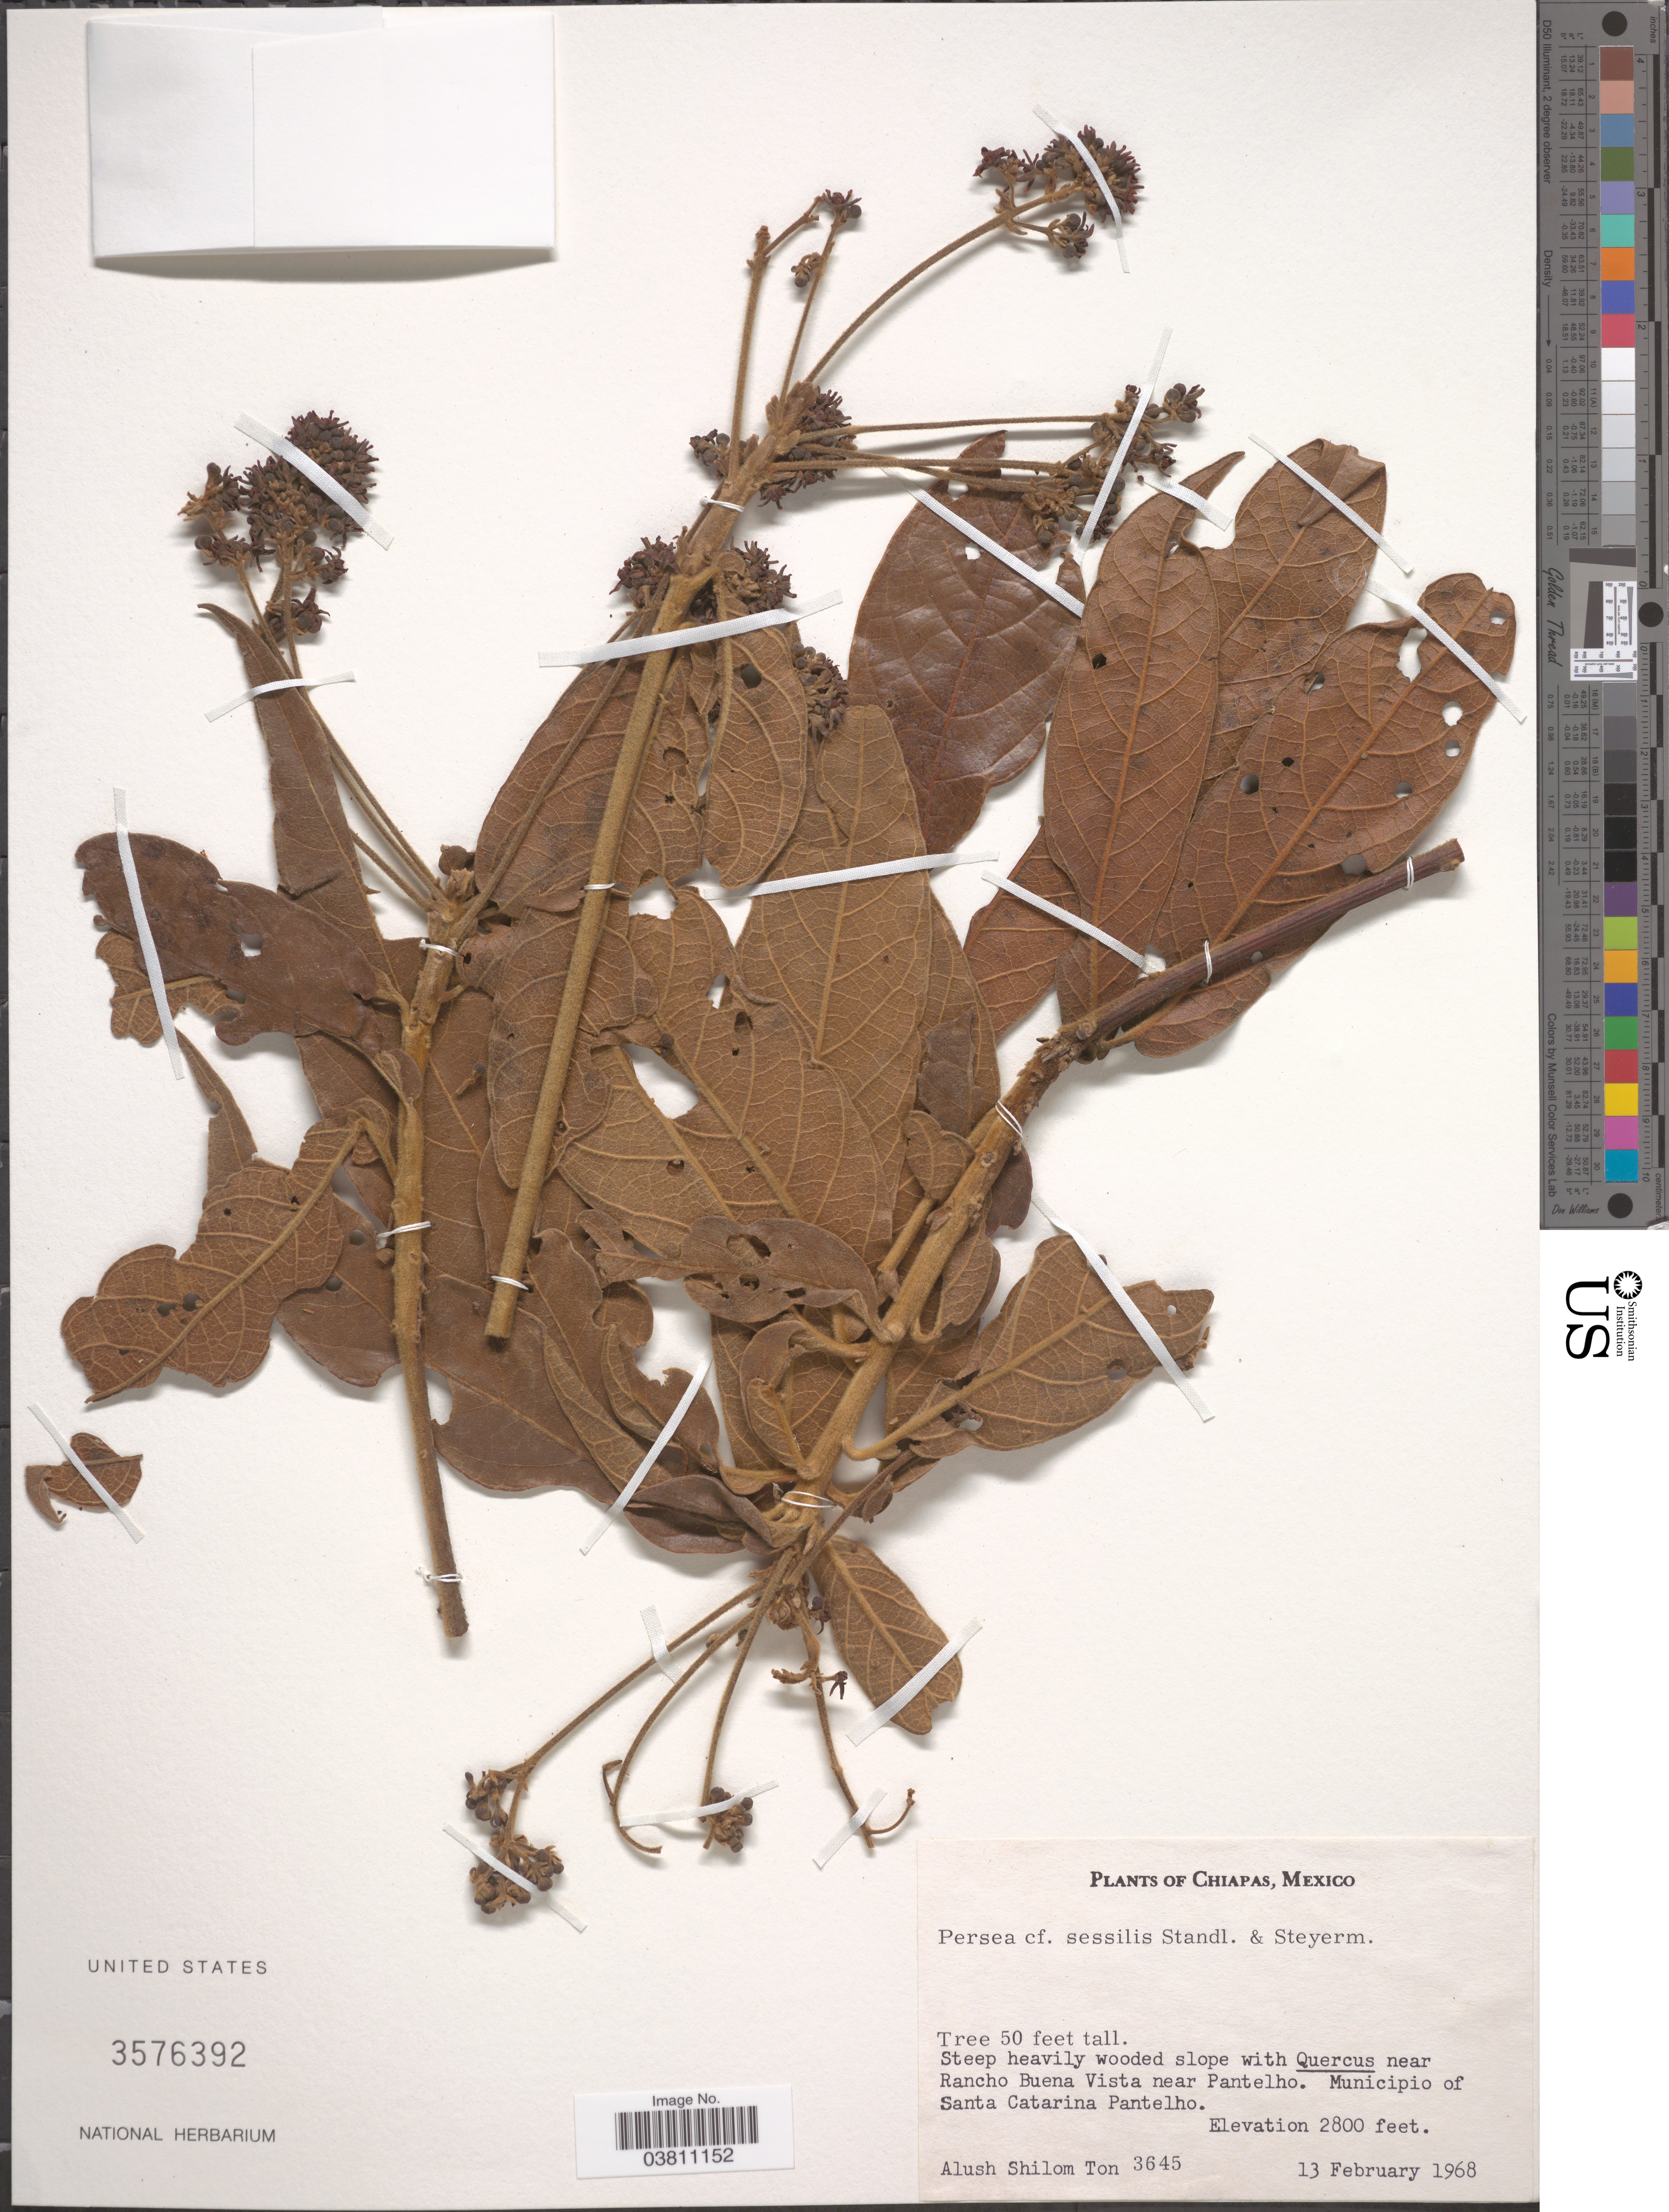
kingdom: Plantae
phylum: Tracheophyta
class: Magnoliopsida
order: Laurales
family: Lauraceae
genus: Persea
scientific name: Persea sessilis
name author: Standl. & Steyerm.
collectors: A. S. Ton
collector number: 3645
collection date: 1968-02-13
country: Mexico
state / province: Chiapas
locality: Near Rancho Buena Vista near Pantelho. Municipio of Santa Catarina Pantelho.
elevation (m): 853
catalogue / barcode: US 3576392